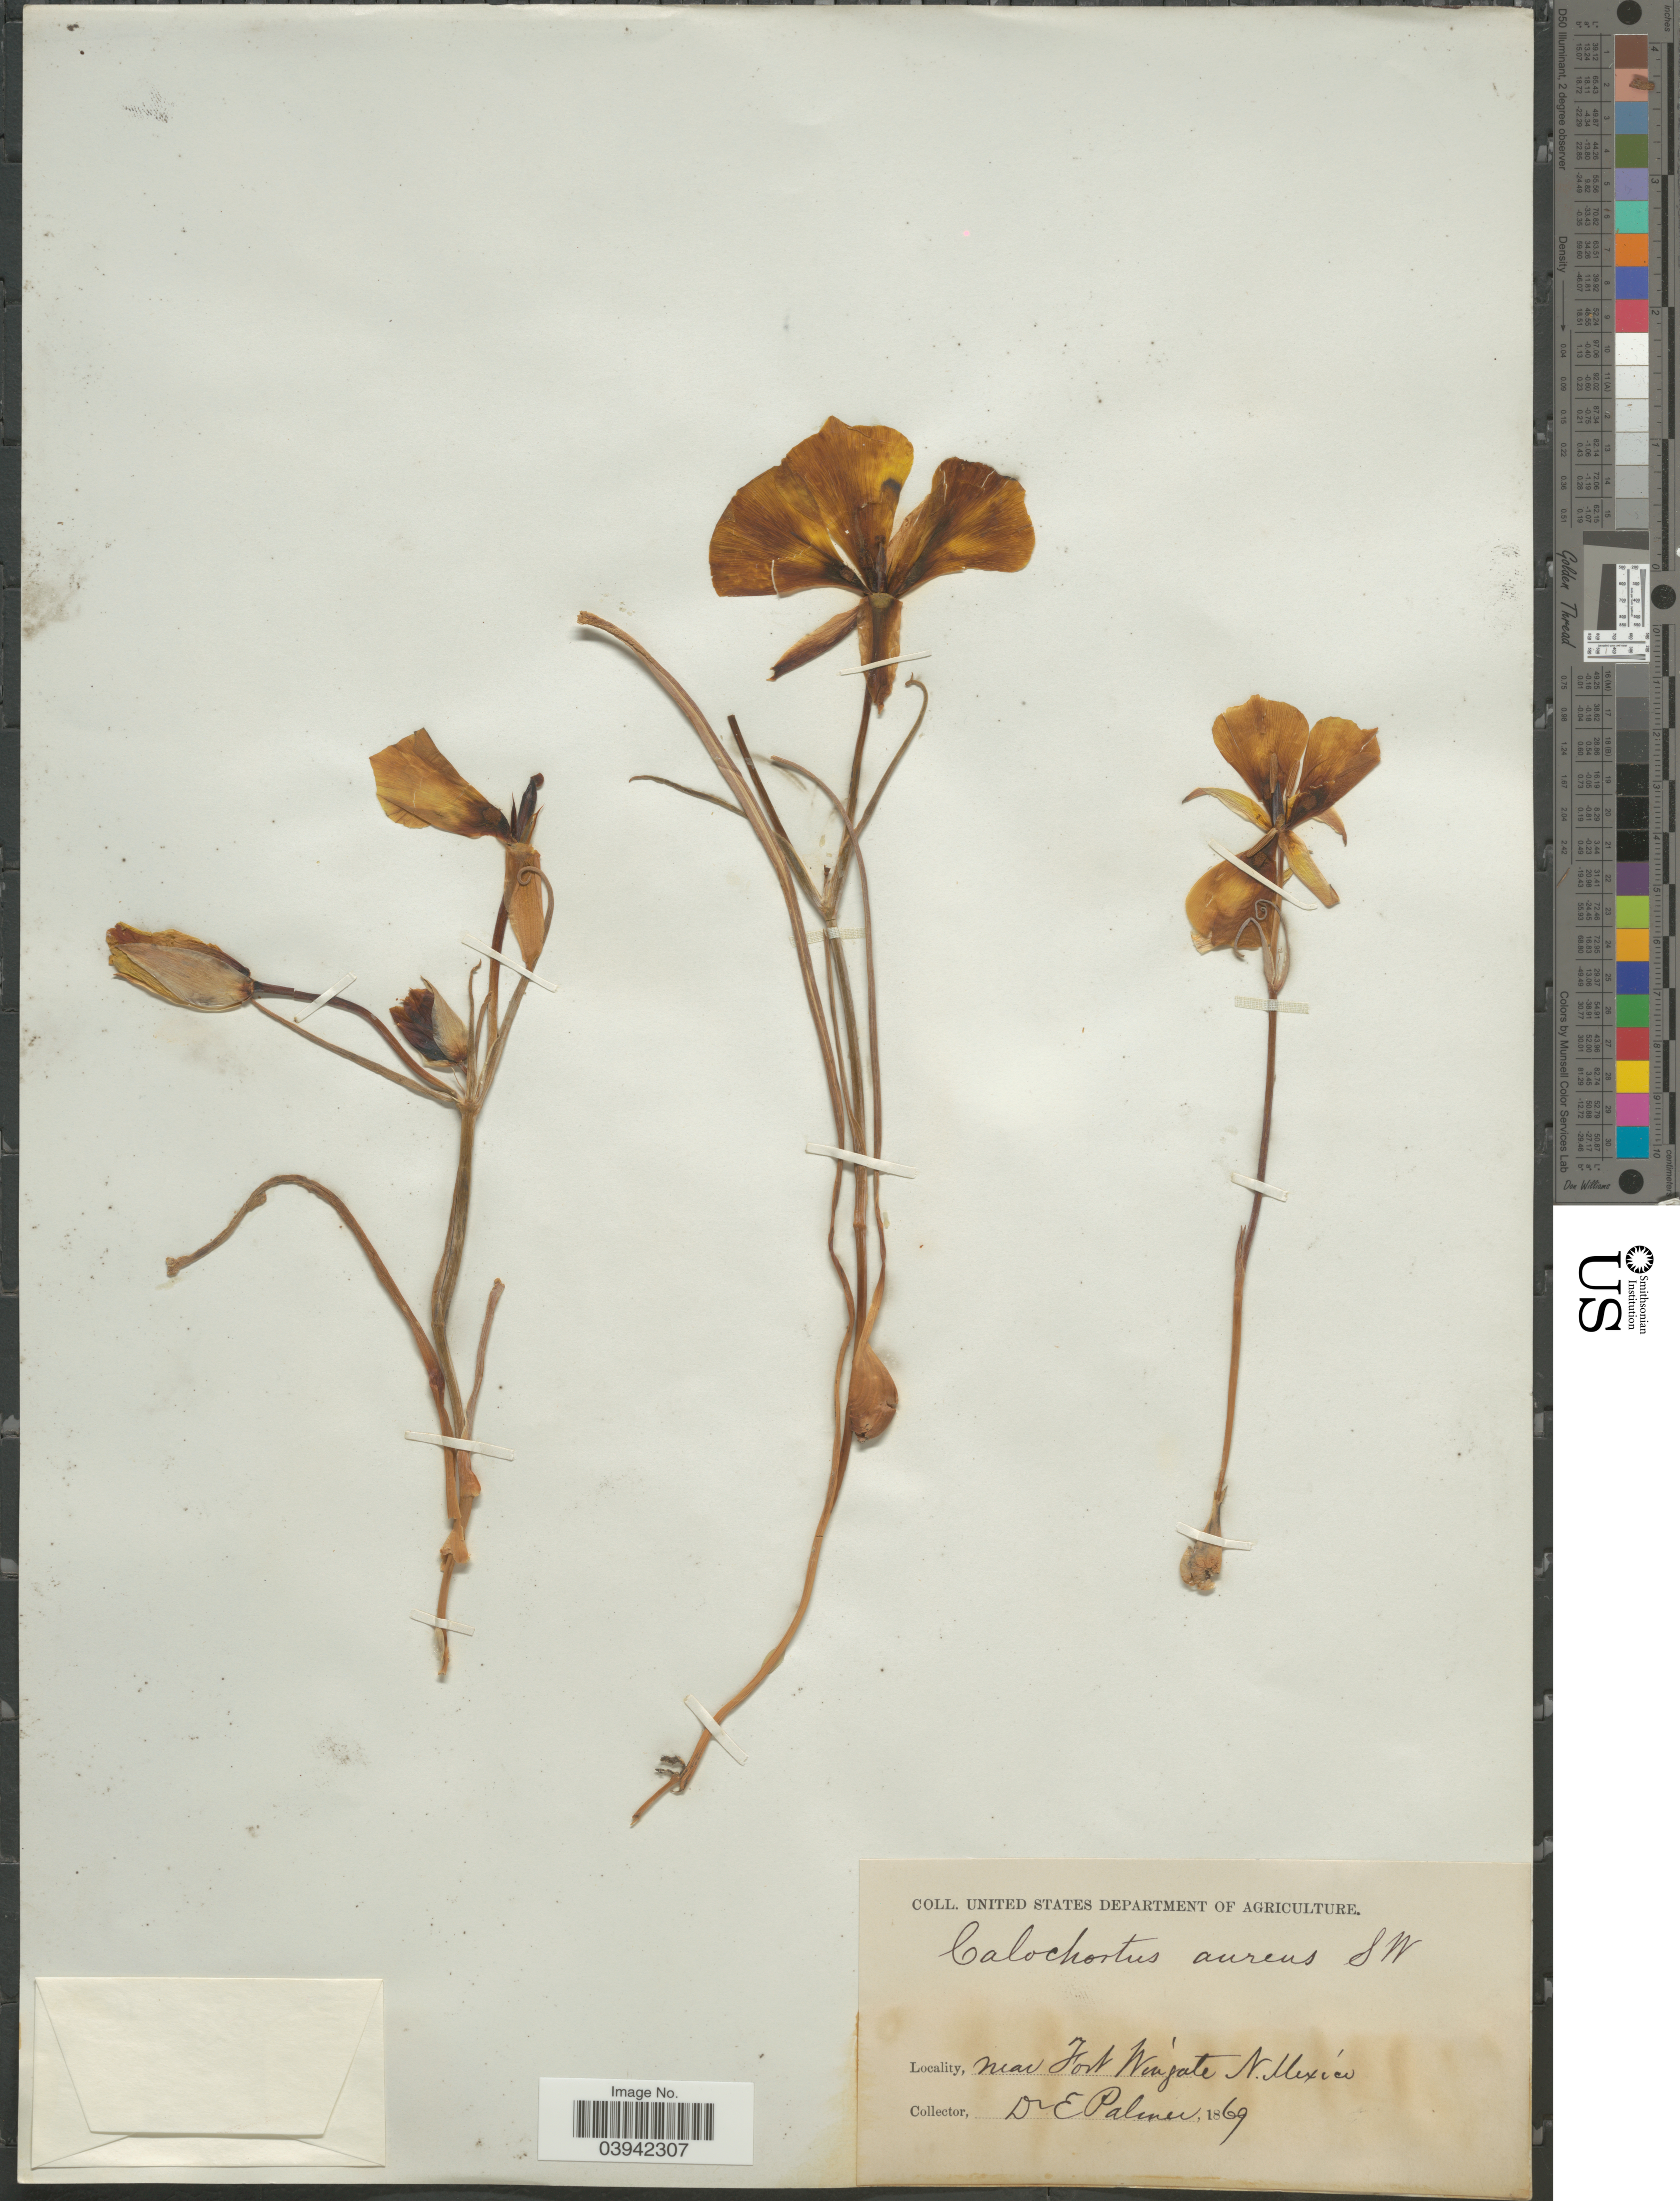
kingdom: Plantae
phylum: Tracheophyta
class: Liliopsida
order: Liliales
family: Liliaceae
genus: Calochortus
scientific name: Calochortus aureus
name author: S. Watson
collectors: E. Palmer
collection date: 1869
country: United States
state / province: New Mexico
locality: Near Fort Wingate.